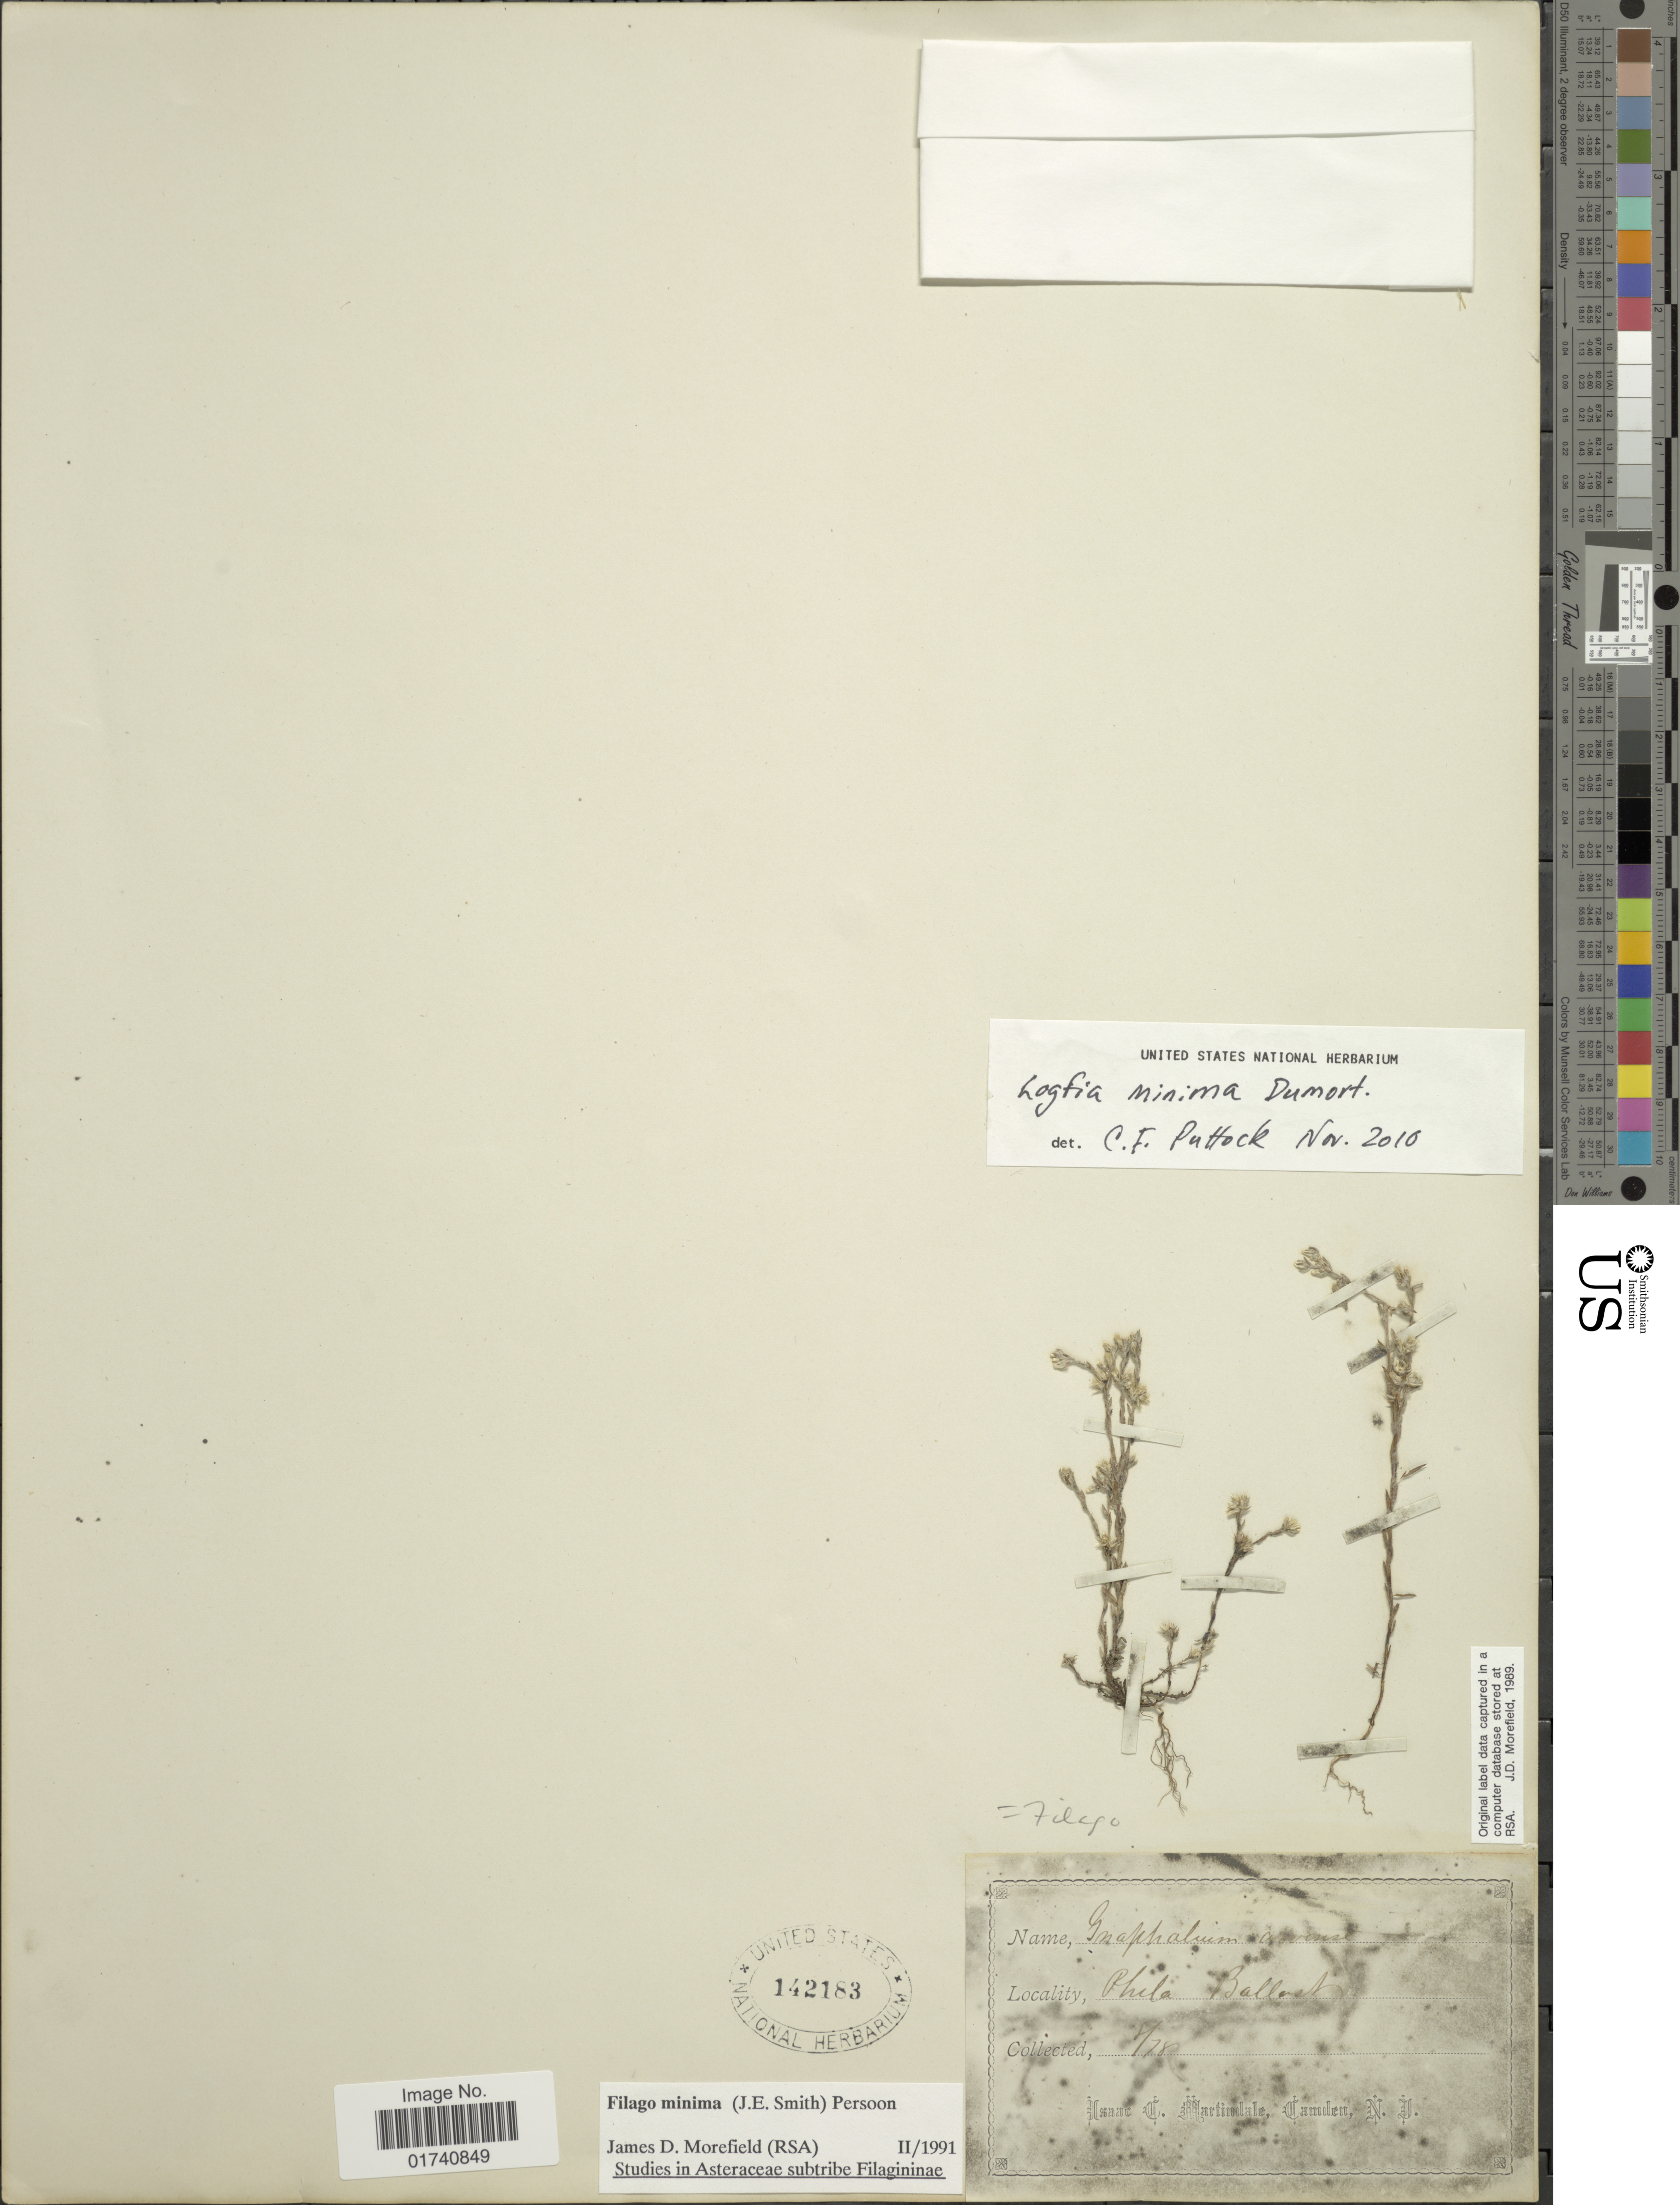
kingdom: Plantae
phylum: Tracheophyta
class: Magnoliopsida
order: Asterales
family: Asteraceae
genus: Logfia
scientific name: Logfia minima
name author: (Sm.) Dumort.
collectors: I. C. Martindale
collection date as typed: Transcribed d/m/y: /8/78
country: United States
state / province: Pennsylvania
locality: Phila Ballast.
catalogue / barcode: US 142183